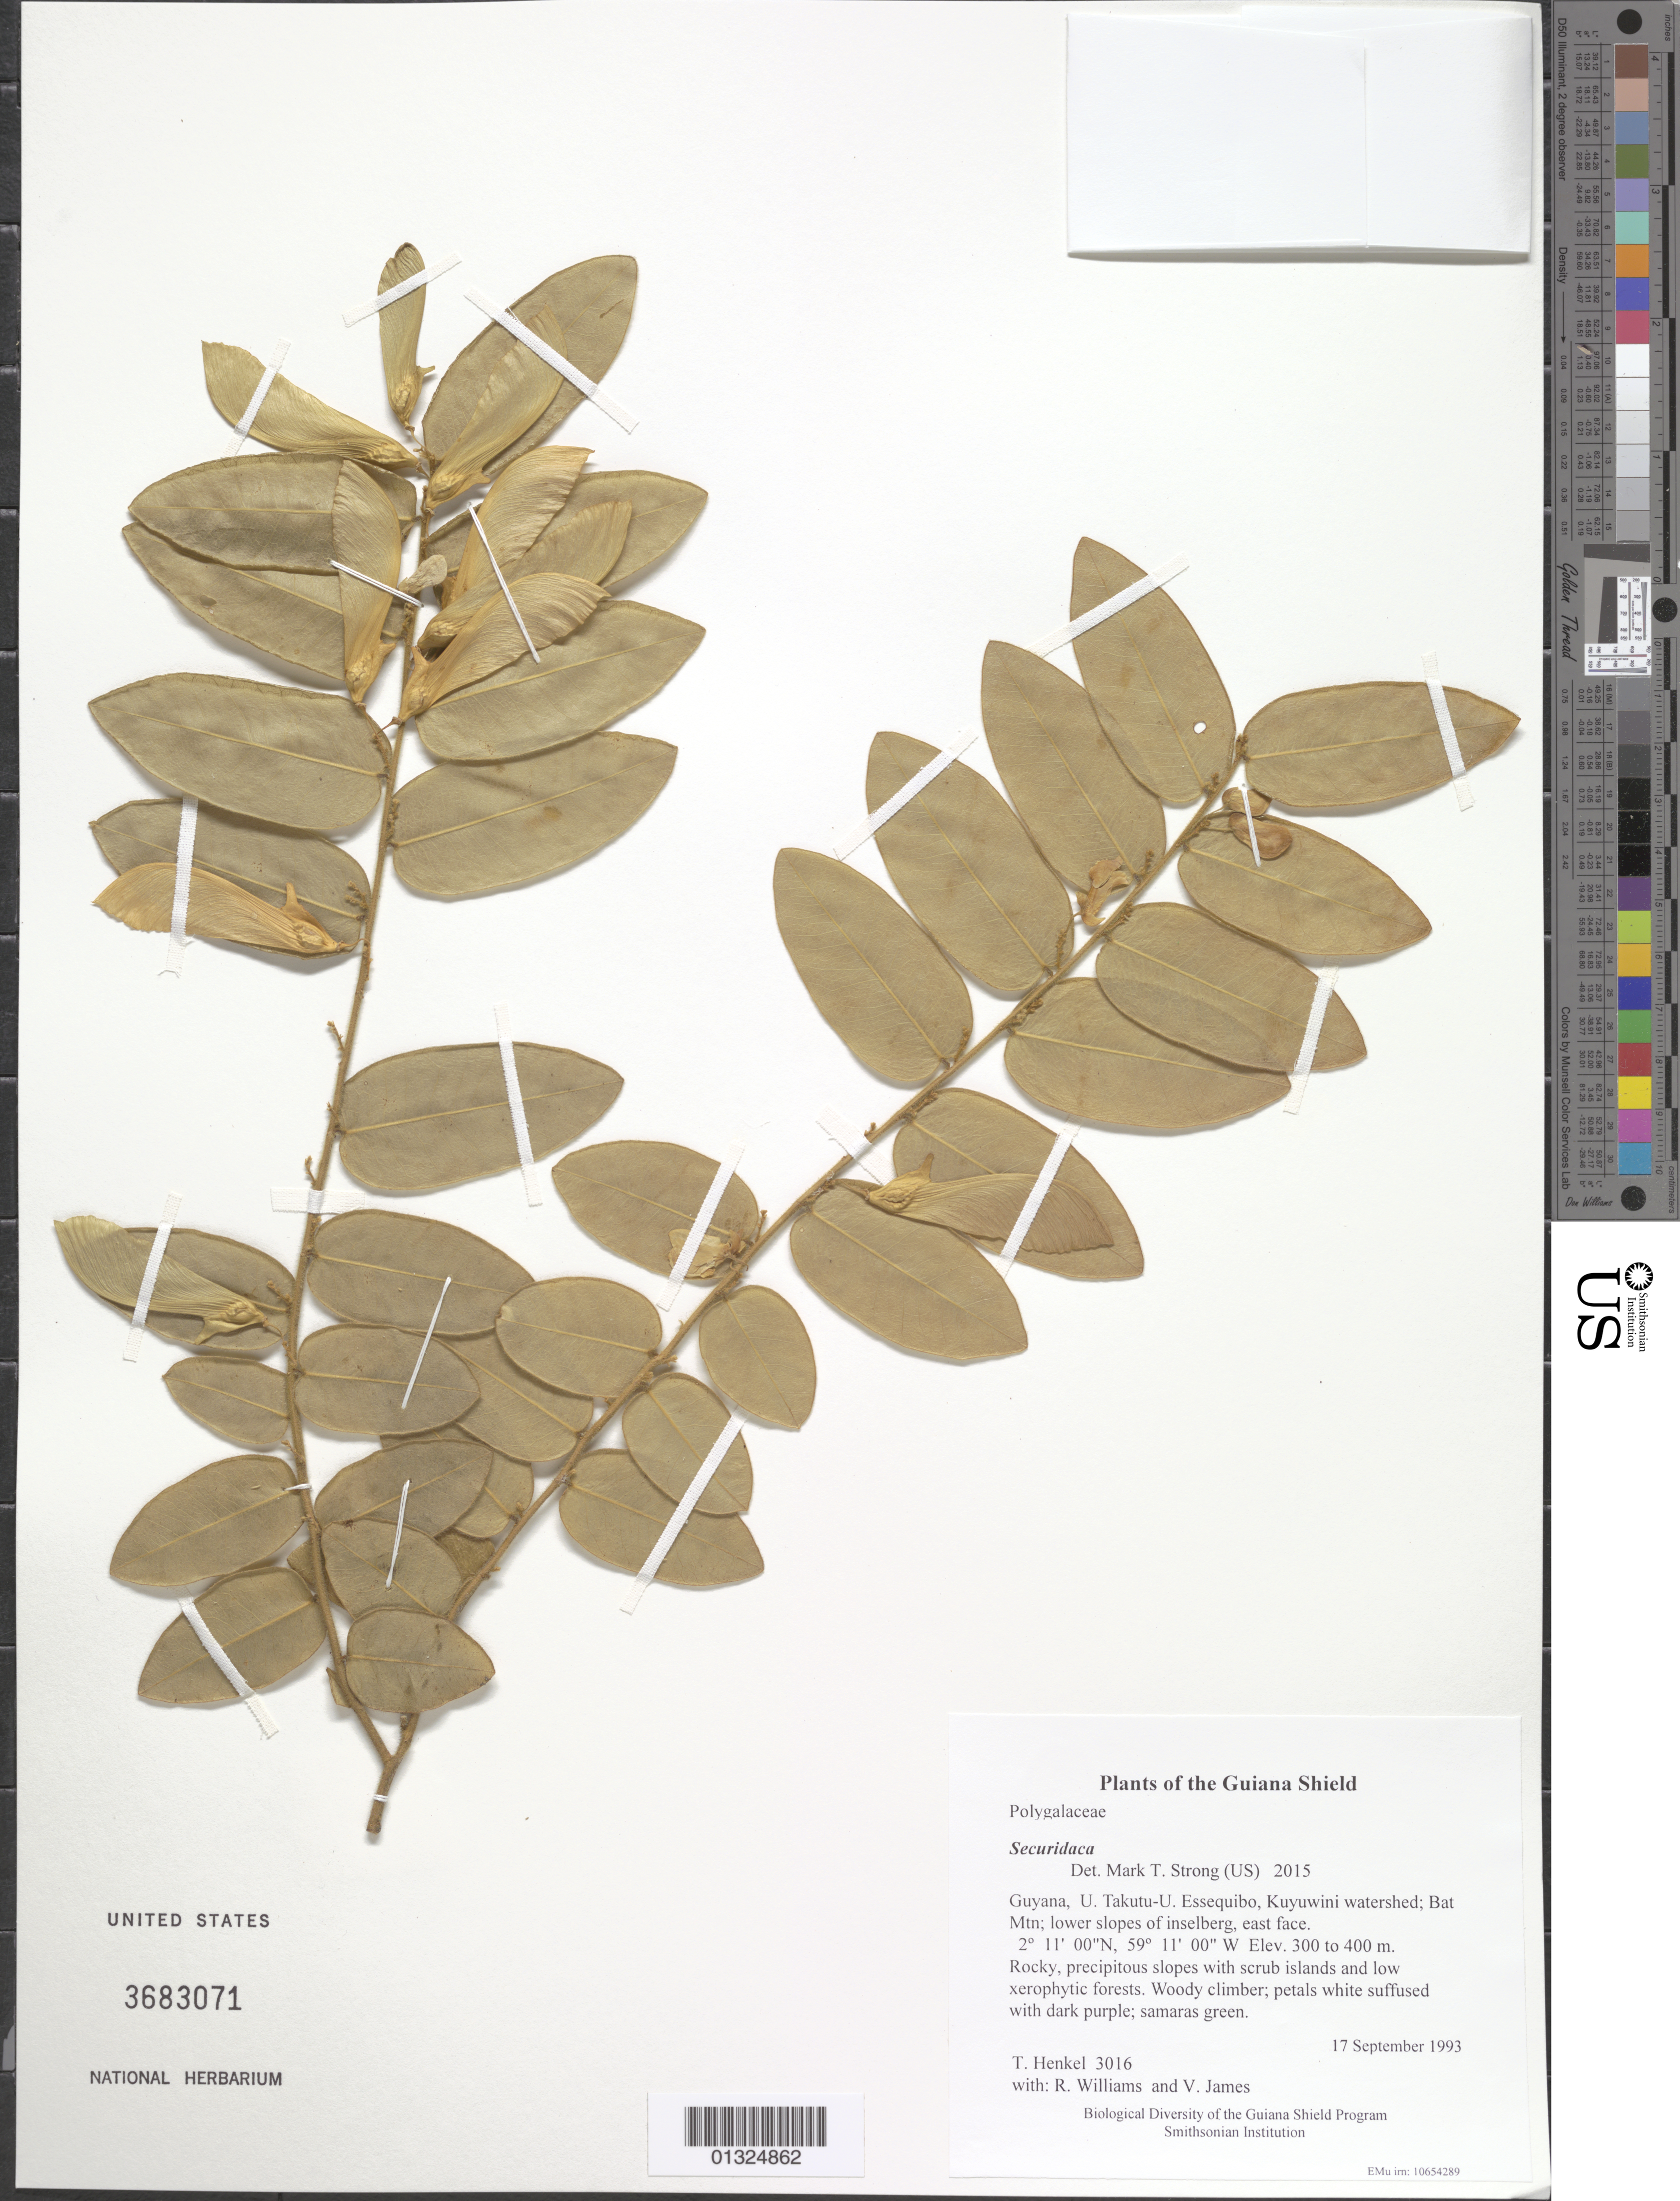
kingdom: Plantae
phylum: Tracheophyta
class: Magnoliopsida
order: Fabales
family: Polygalaceae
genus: Securidaca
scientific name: Securidaca sp.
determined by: Strong, M. T., (US), Smithsonian Institution - National Museum of Natural History (UNITED STATES)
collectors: T. Henkel, R. Williams & V. James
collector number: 3016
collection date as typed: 17 September 1993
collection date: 1993-09-17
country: Guyana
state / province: U. Takutu-U. Essequibo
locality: Kuyuwini watershed; Bat Mtn; lower slopes of inselberg, east face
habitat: Rocky, precipitous slopes with scrub islands and low xerophytic forests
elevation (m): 300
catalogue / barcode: US 3683071